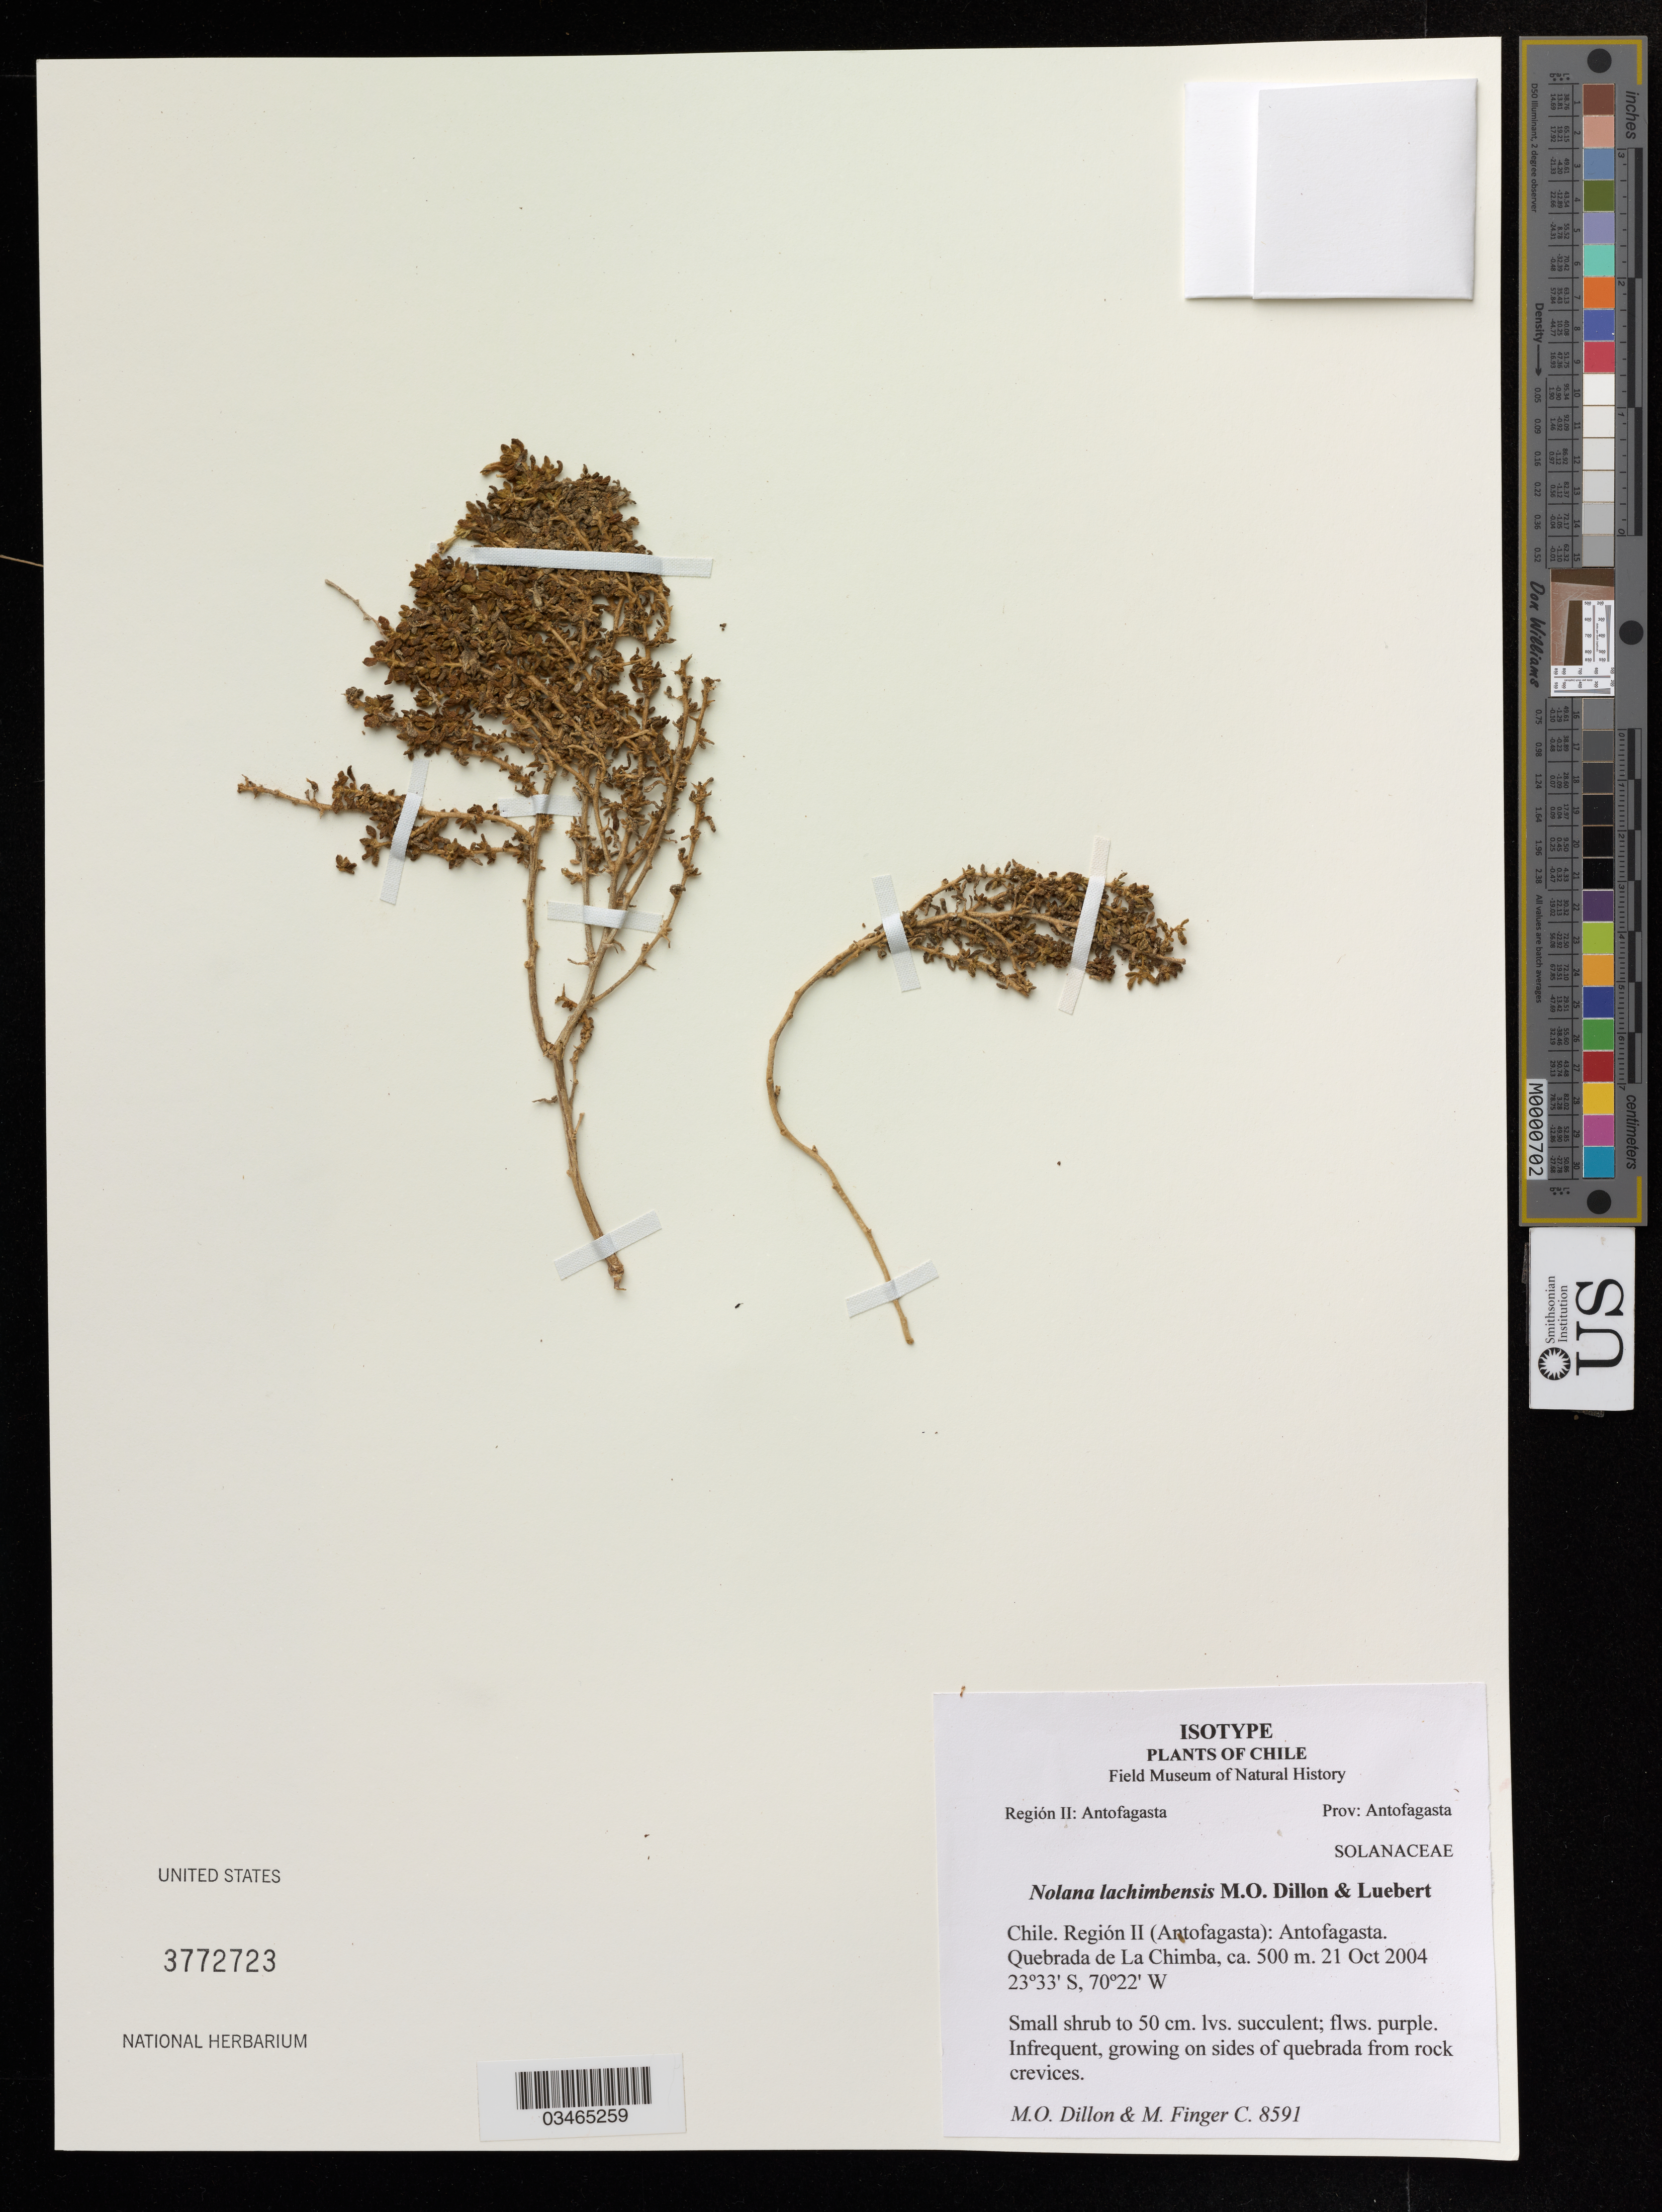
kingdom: Plantae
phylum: Tracheophyta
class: Magnoliopsida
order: Solanales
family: Solanaceae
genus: Nolana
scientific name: Nolana lachimbensis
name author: M.O. Dillon & Luebert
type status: Isotype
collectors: M. O. Dillon & M. Finger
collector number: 8591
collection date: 2004-10-21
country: Chile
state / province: Antofagasta (II)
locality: Quebrada de La Chimba.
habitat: Infrequent, growing on side of quebrada from rock crevices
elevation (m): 500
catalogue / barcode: US 3772723